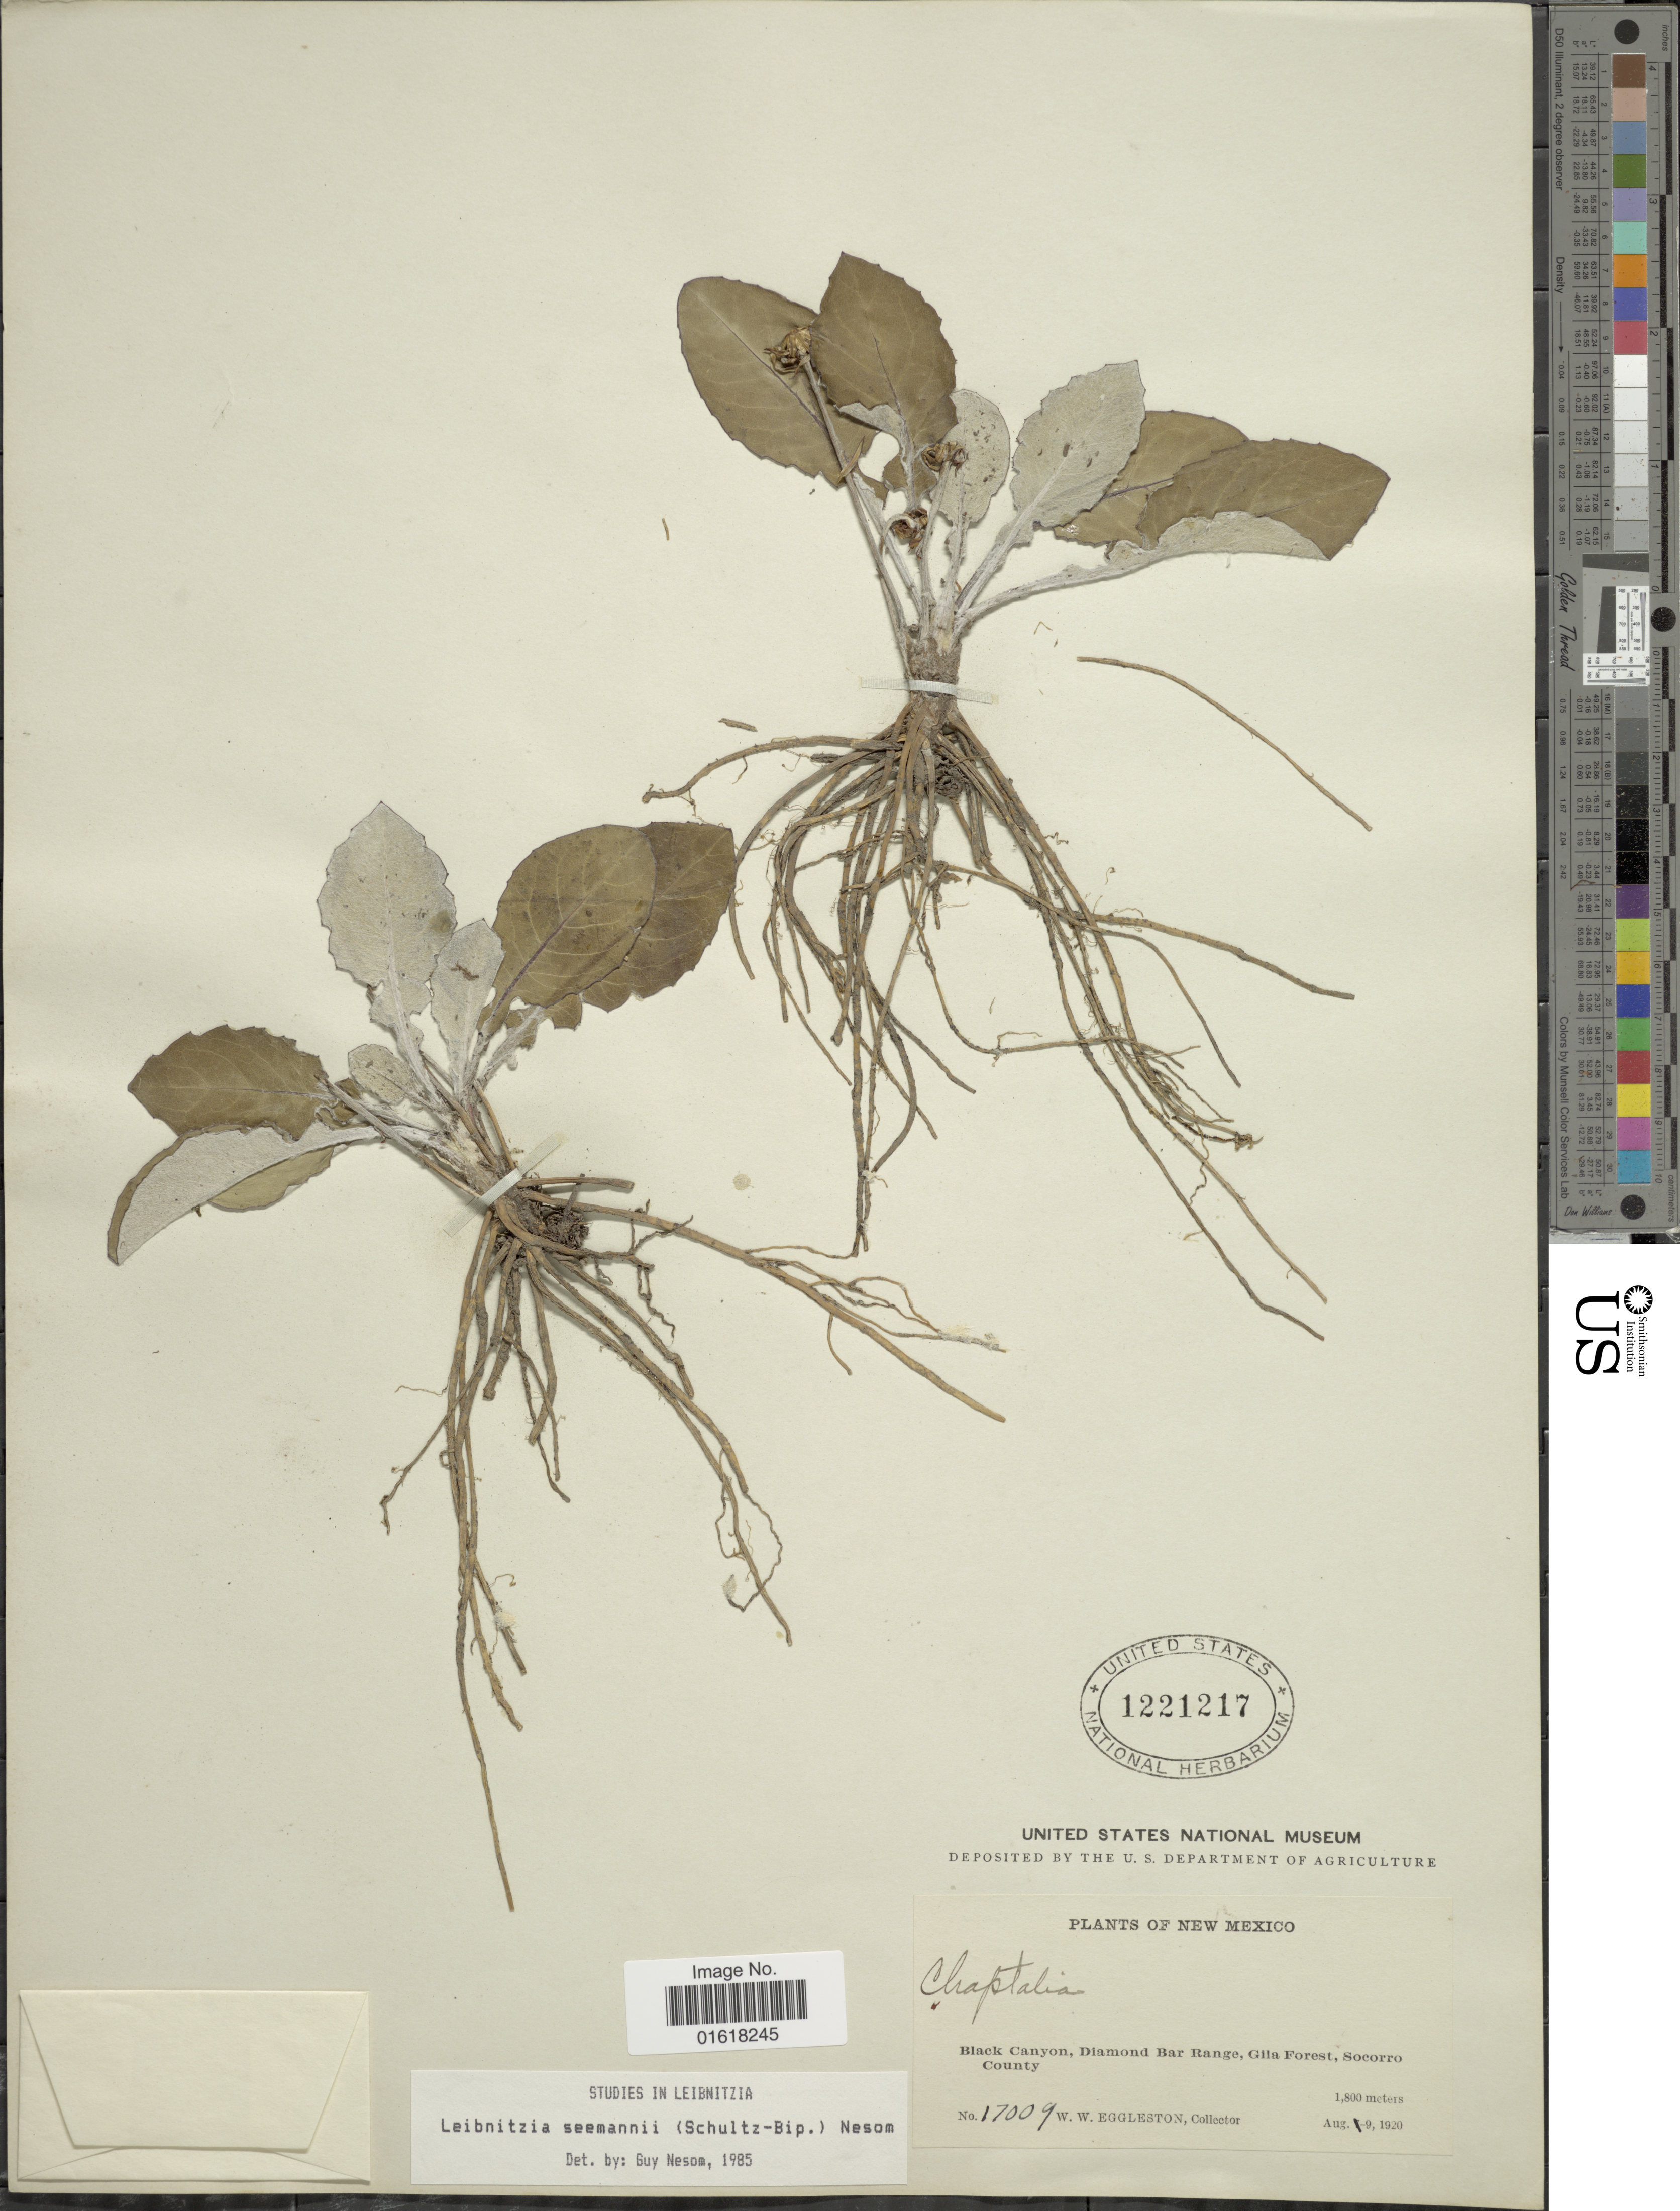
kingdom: Plantae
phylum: Tracheophyta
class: Magnoliopsida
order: Asterales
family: Asteraceae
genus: Leibnitzia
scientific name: Leibnitzia lyrata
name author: (Sch. Bip.) G.L. Nesom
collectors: W. W. Eggleston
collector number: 17009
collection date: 1920-08-09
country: United States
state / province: New Mexico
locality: Black Canyon, Diamond Bar Range, Gila Forest, Socorro County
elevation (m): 1800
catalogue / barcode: US 1221217